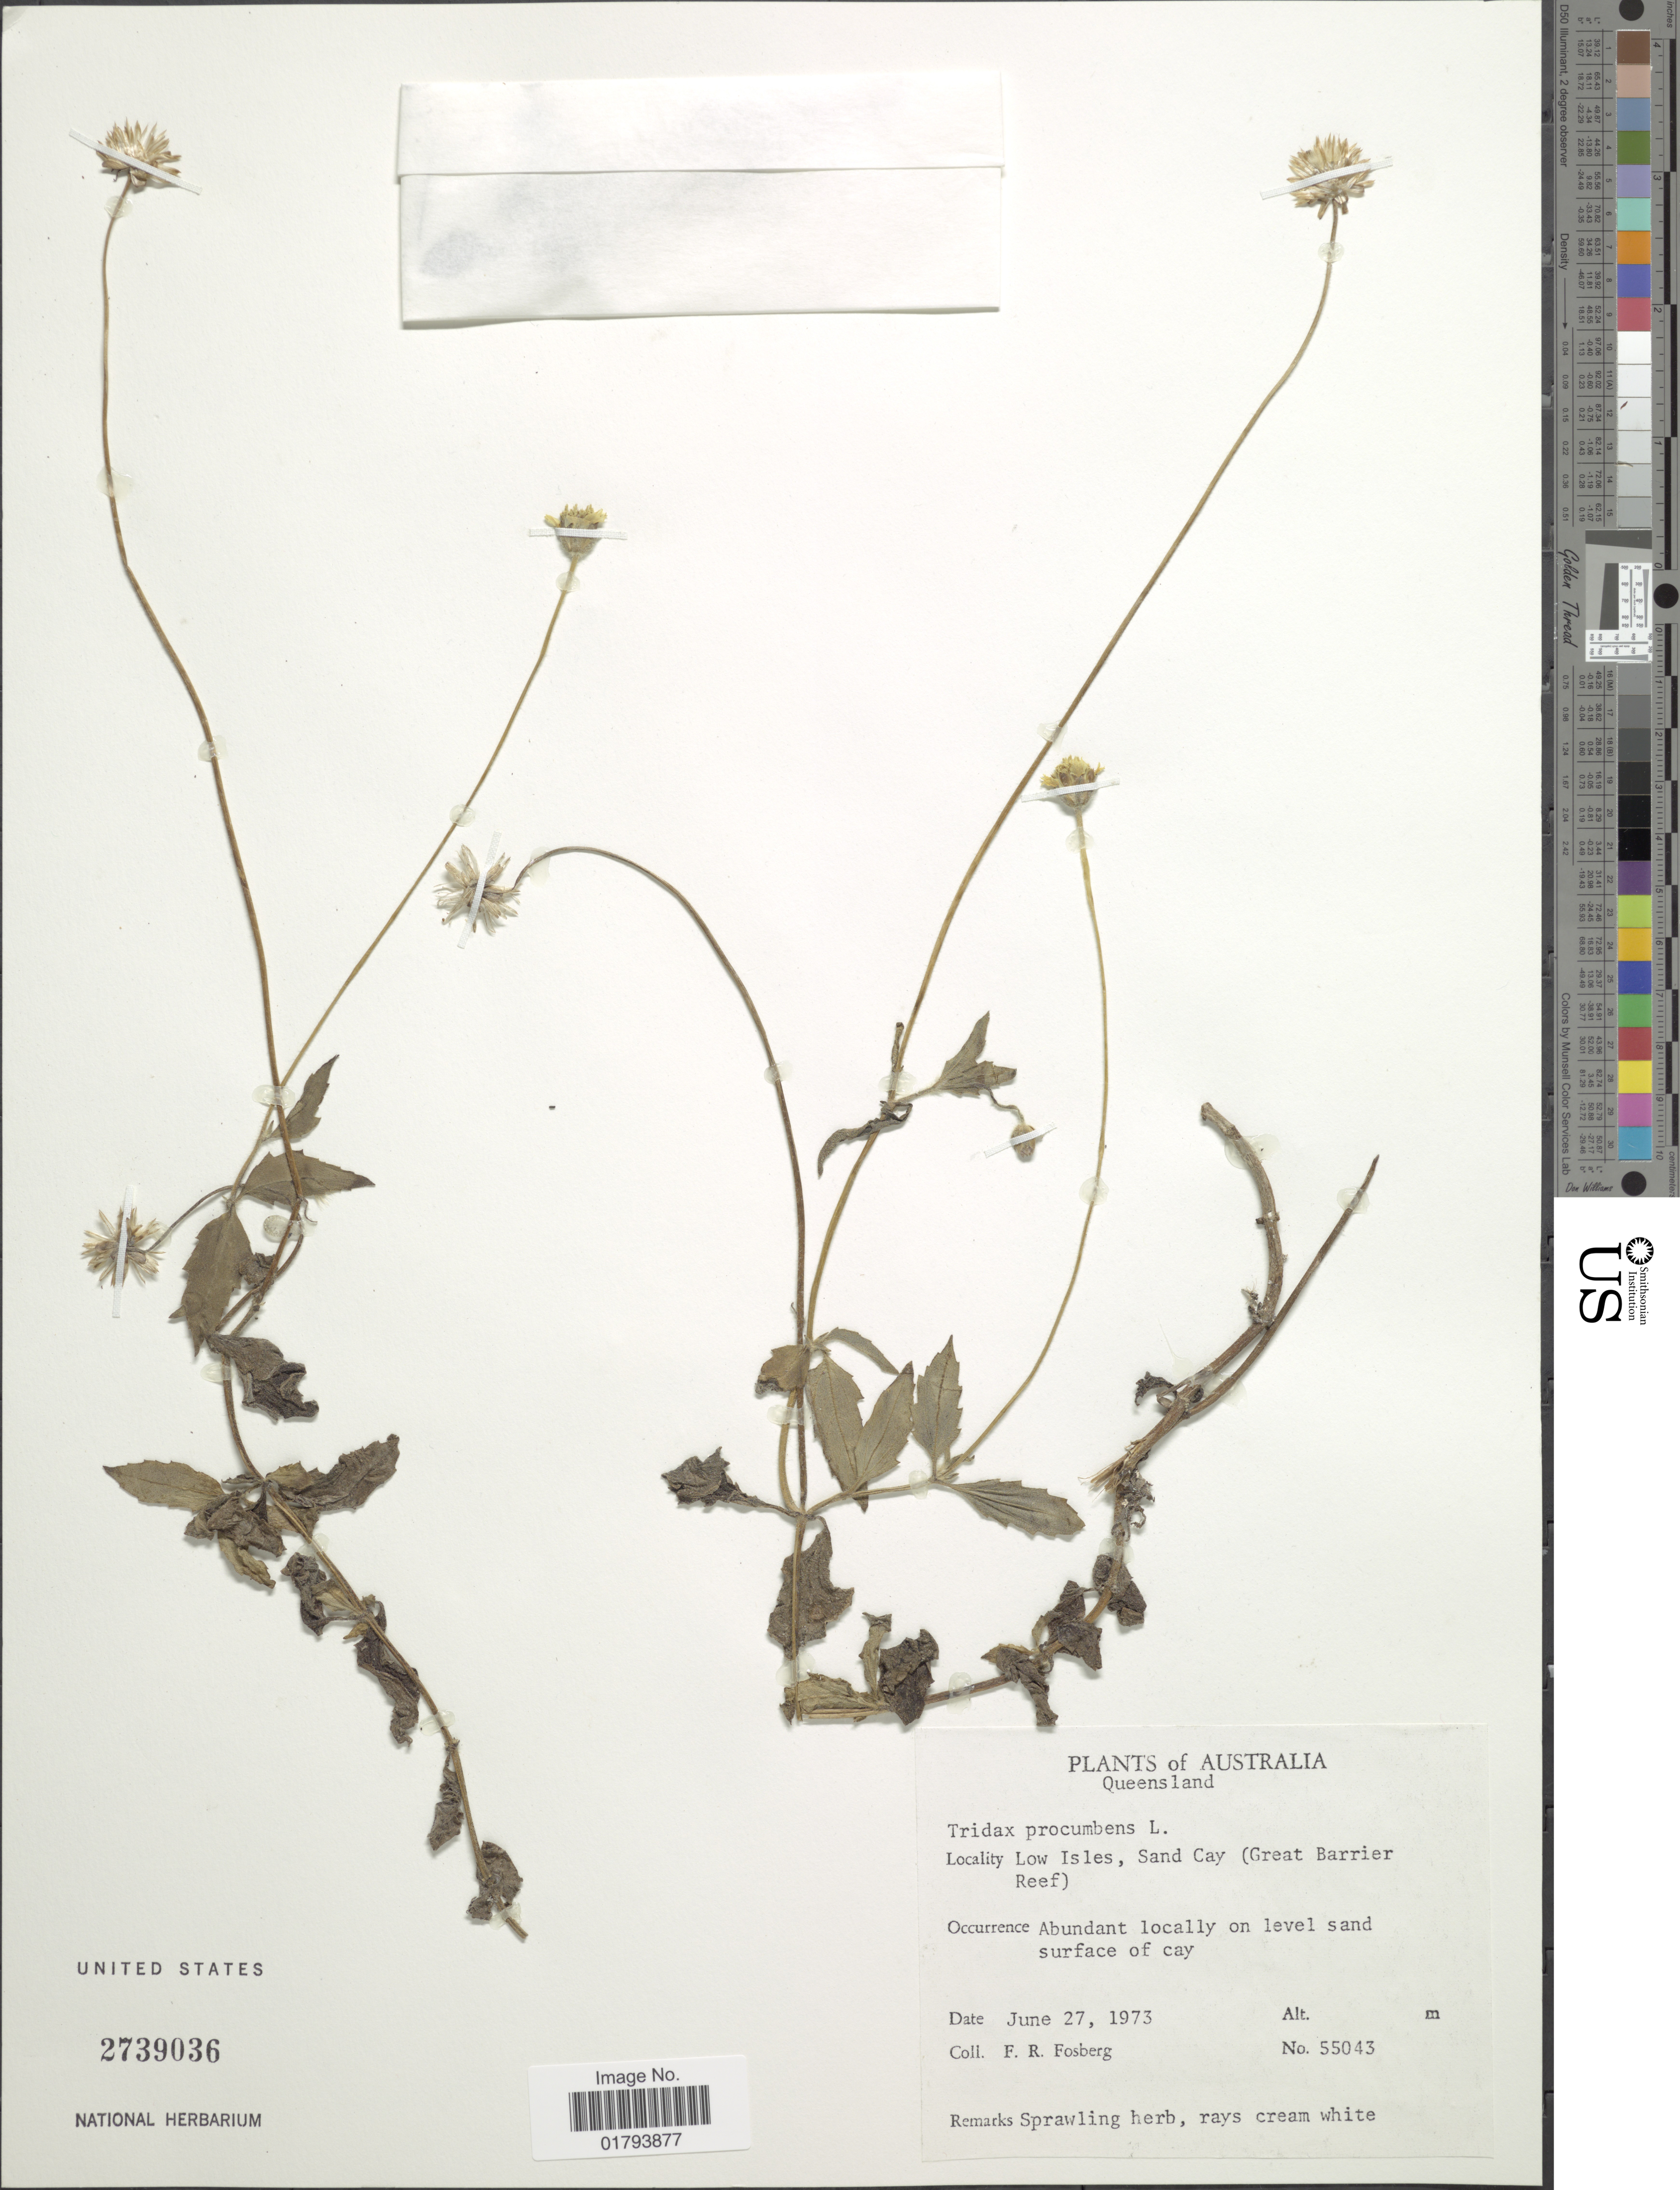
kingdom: Plantae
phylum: Tracheophyta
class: Magnoliopsida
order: Asterales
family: Asteraceae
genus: Tridax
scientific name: Tridax procumbens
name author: L.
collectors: F. R. Fosberg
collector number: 55043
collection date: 1973-06-27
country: Australia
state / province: Queensland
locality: Low Isles, Sandy Cay (Great Barrier Reef)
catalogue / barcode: US 2739036